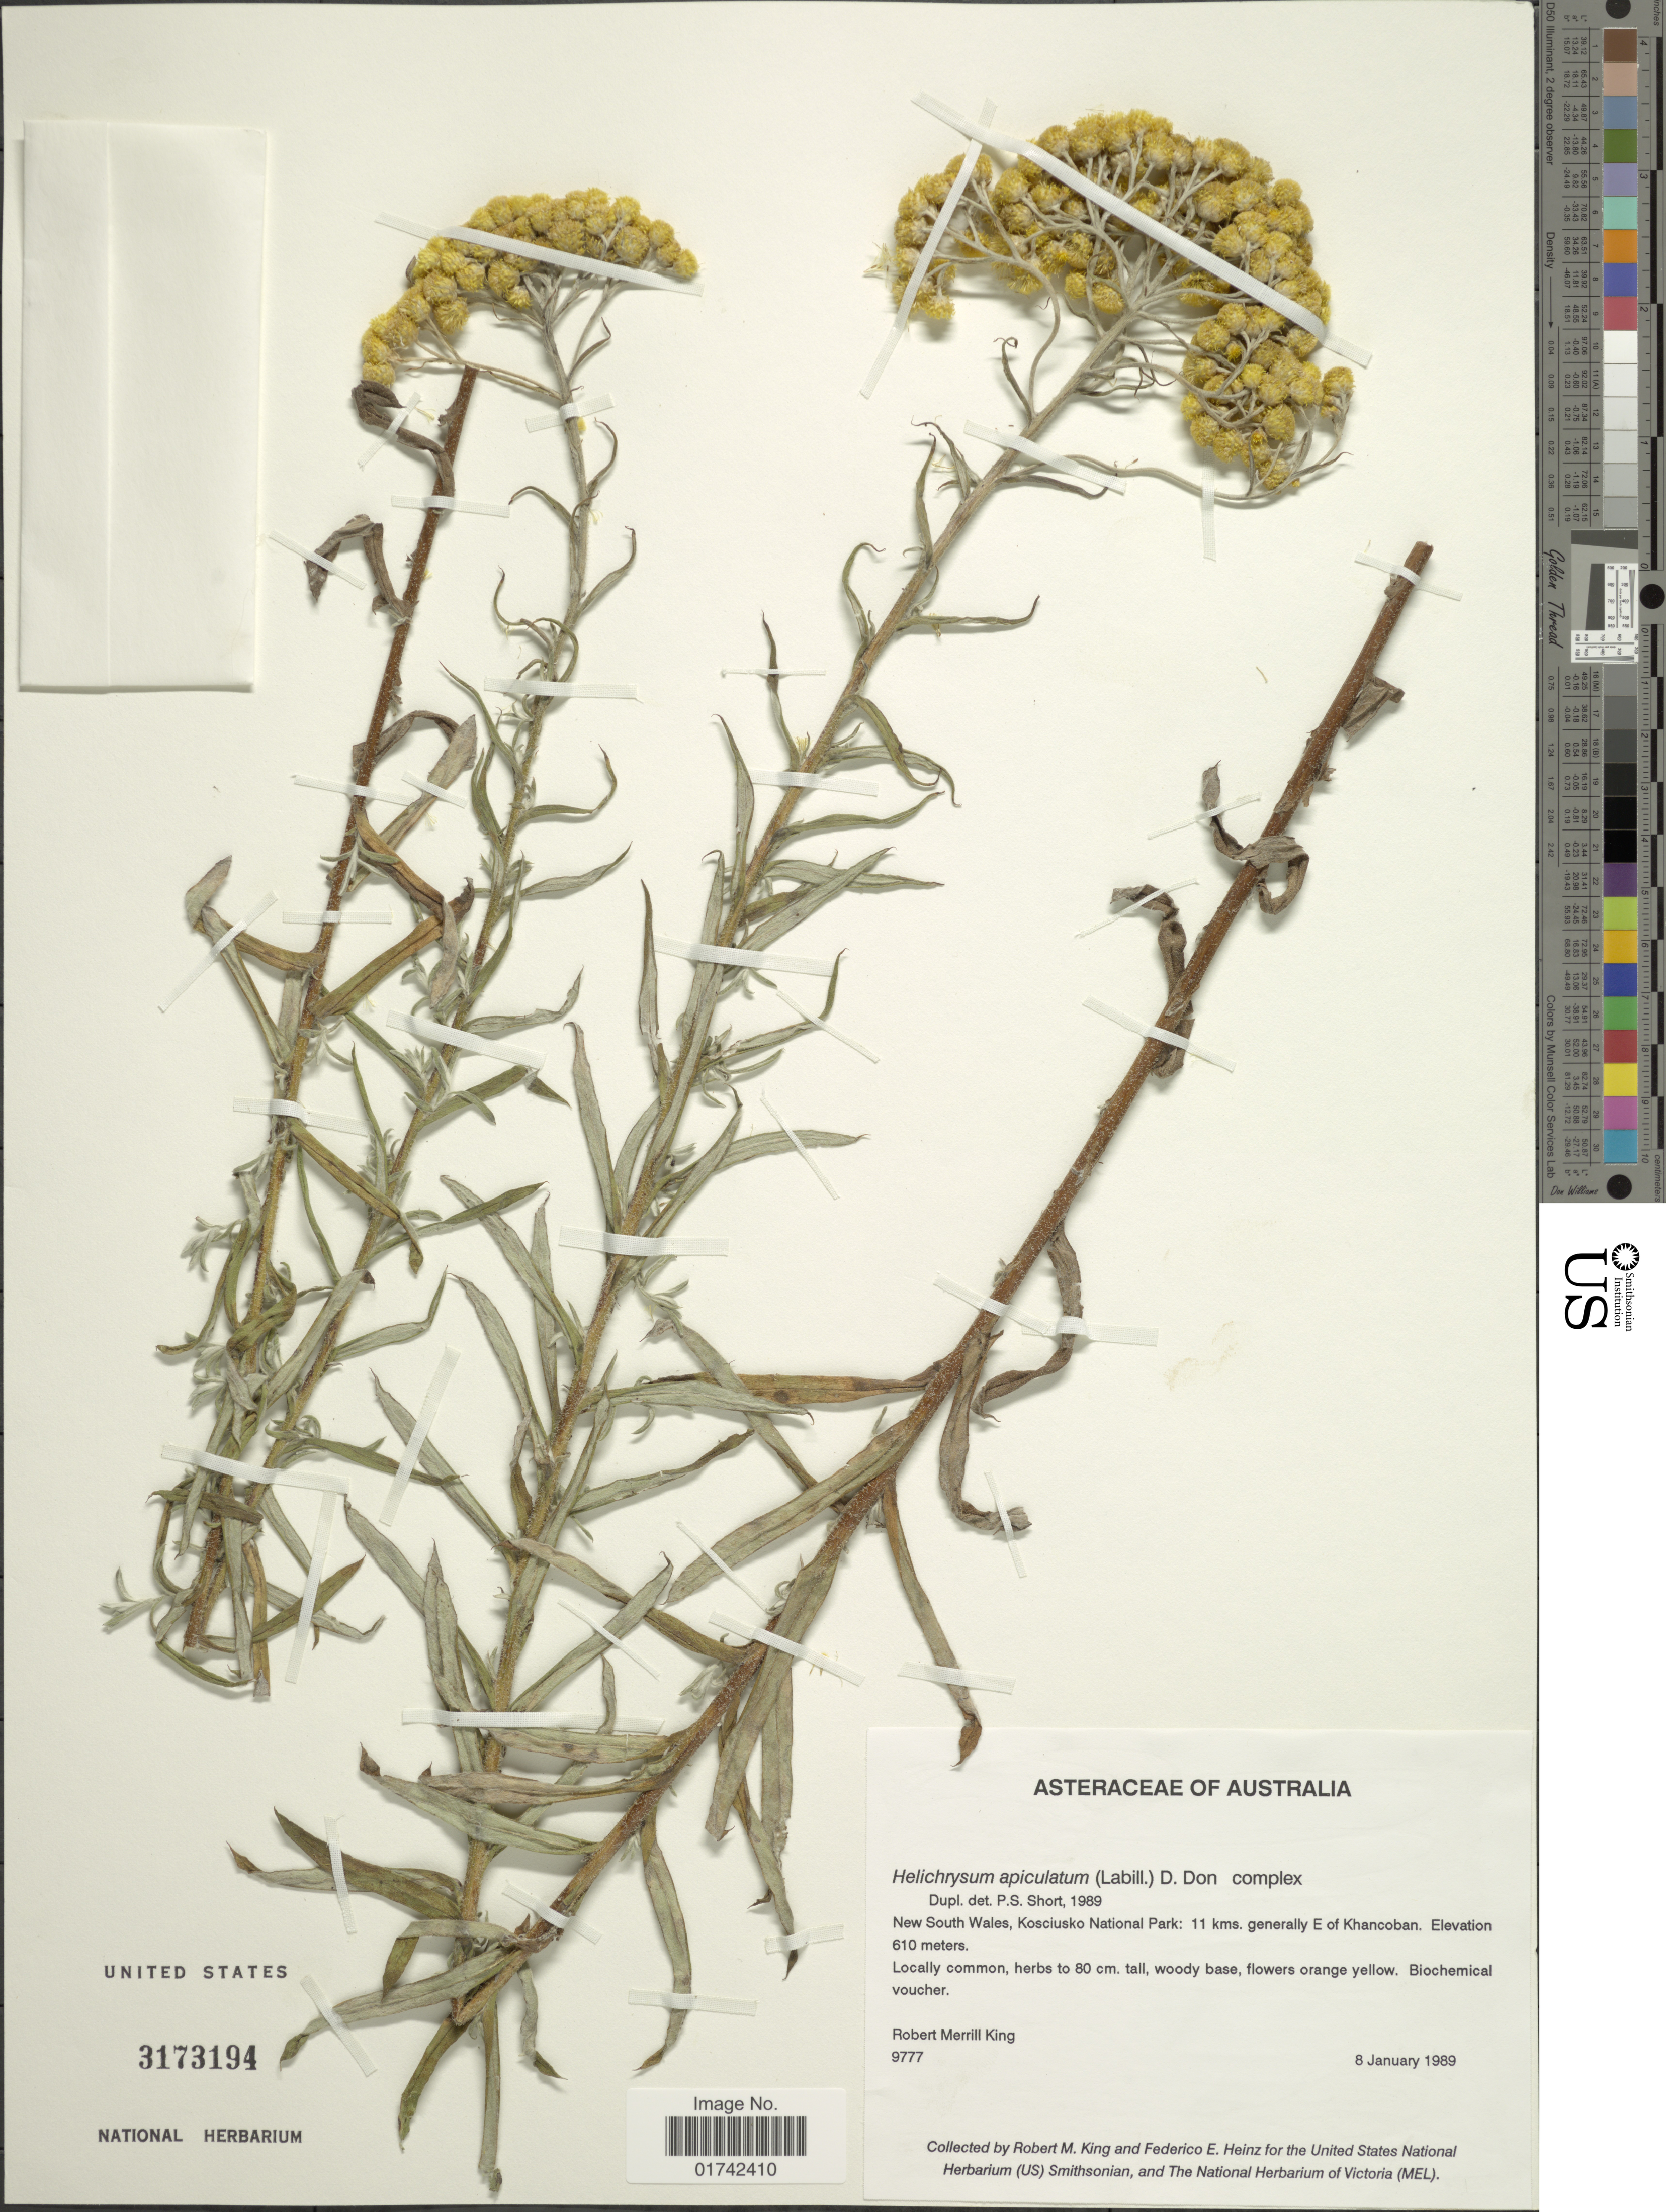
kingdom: Plantae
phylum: Tracheophyta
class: Magnoliopsida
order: Asterales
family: Asteraceae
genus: Helichrysum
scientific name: Helichrysum apiculatum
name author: (Labill.) D. Don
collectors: R. M. King & F. Heinz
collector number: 9777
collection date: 1989-01-08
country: Australia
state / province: New South Wales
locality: Kosciusko National Park, 11 kms generally E of Khancoban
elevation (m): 610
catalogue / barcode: US 3173194